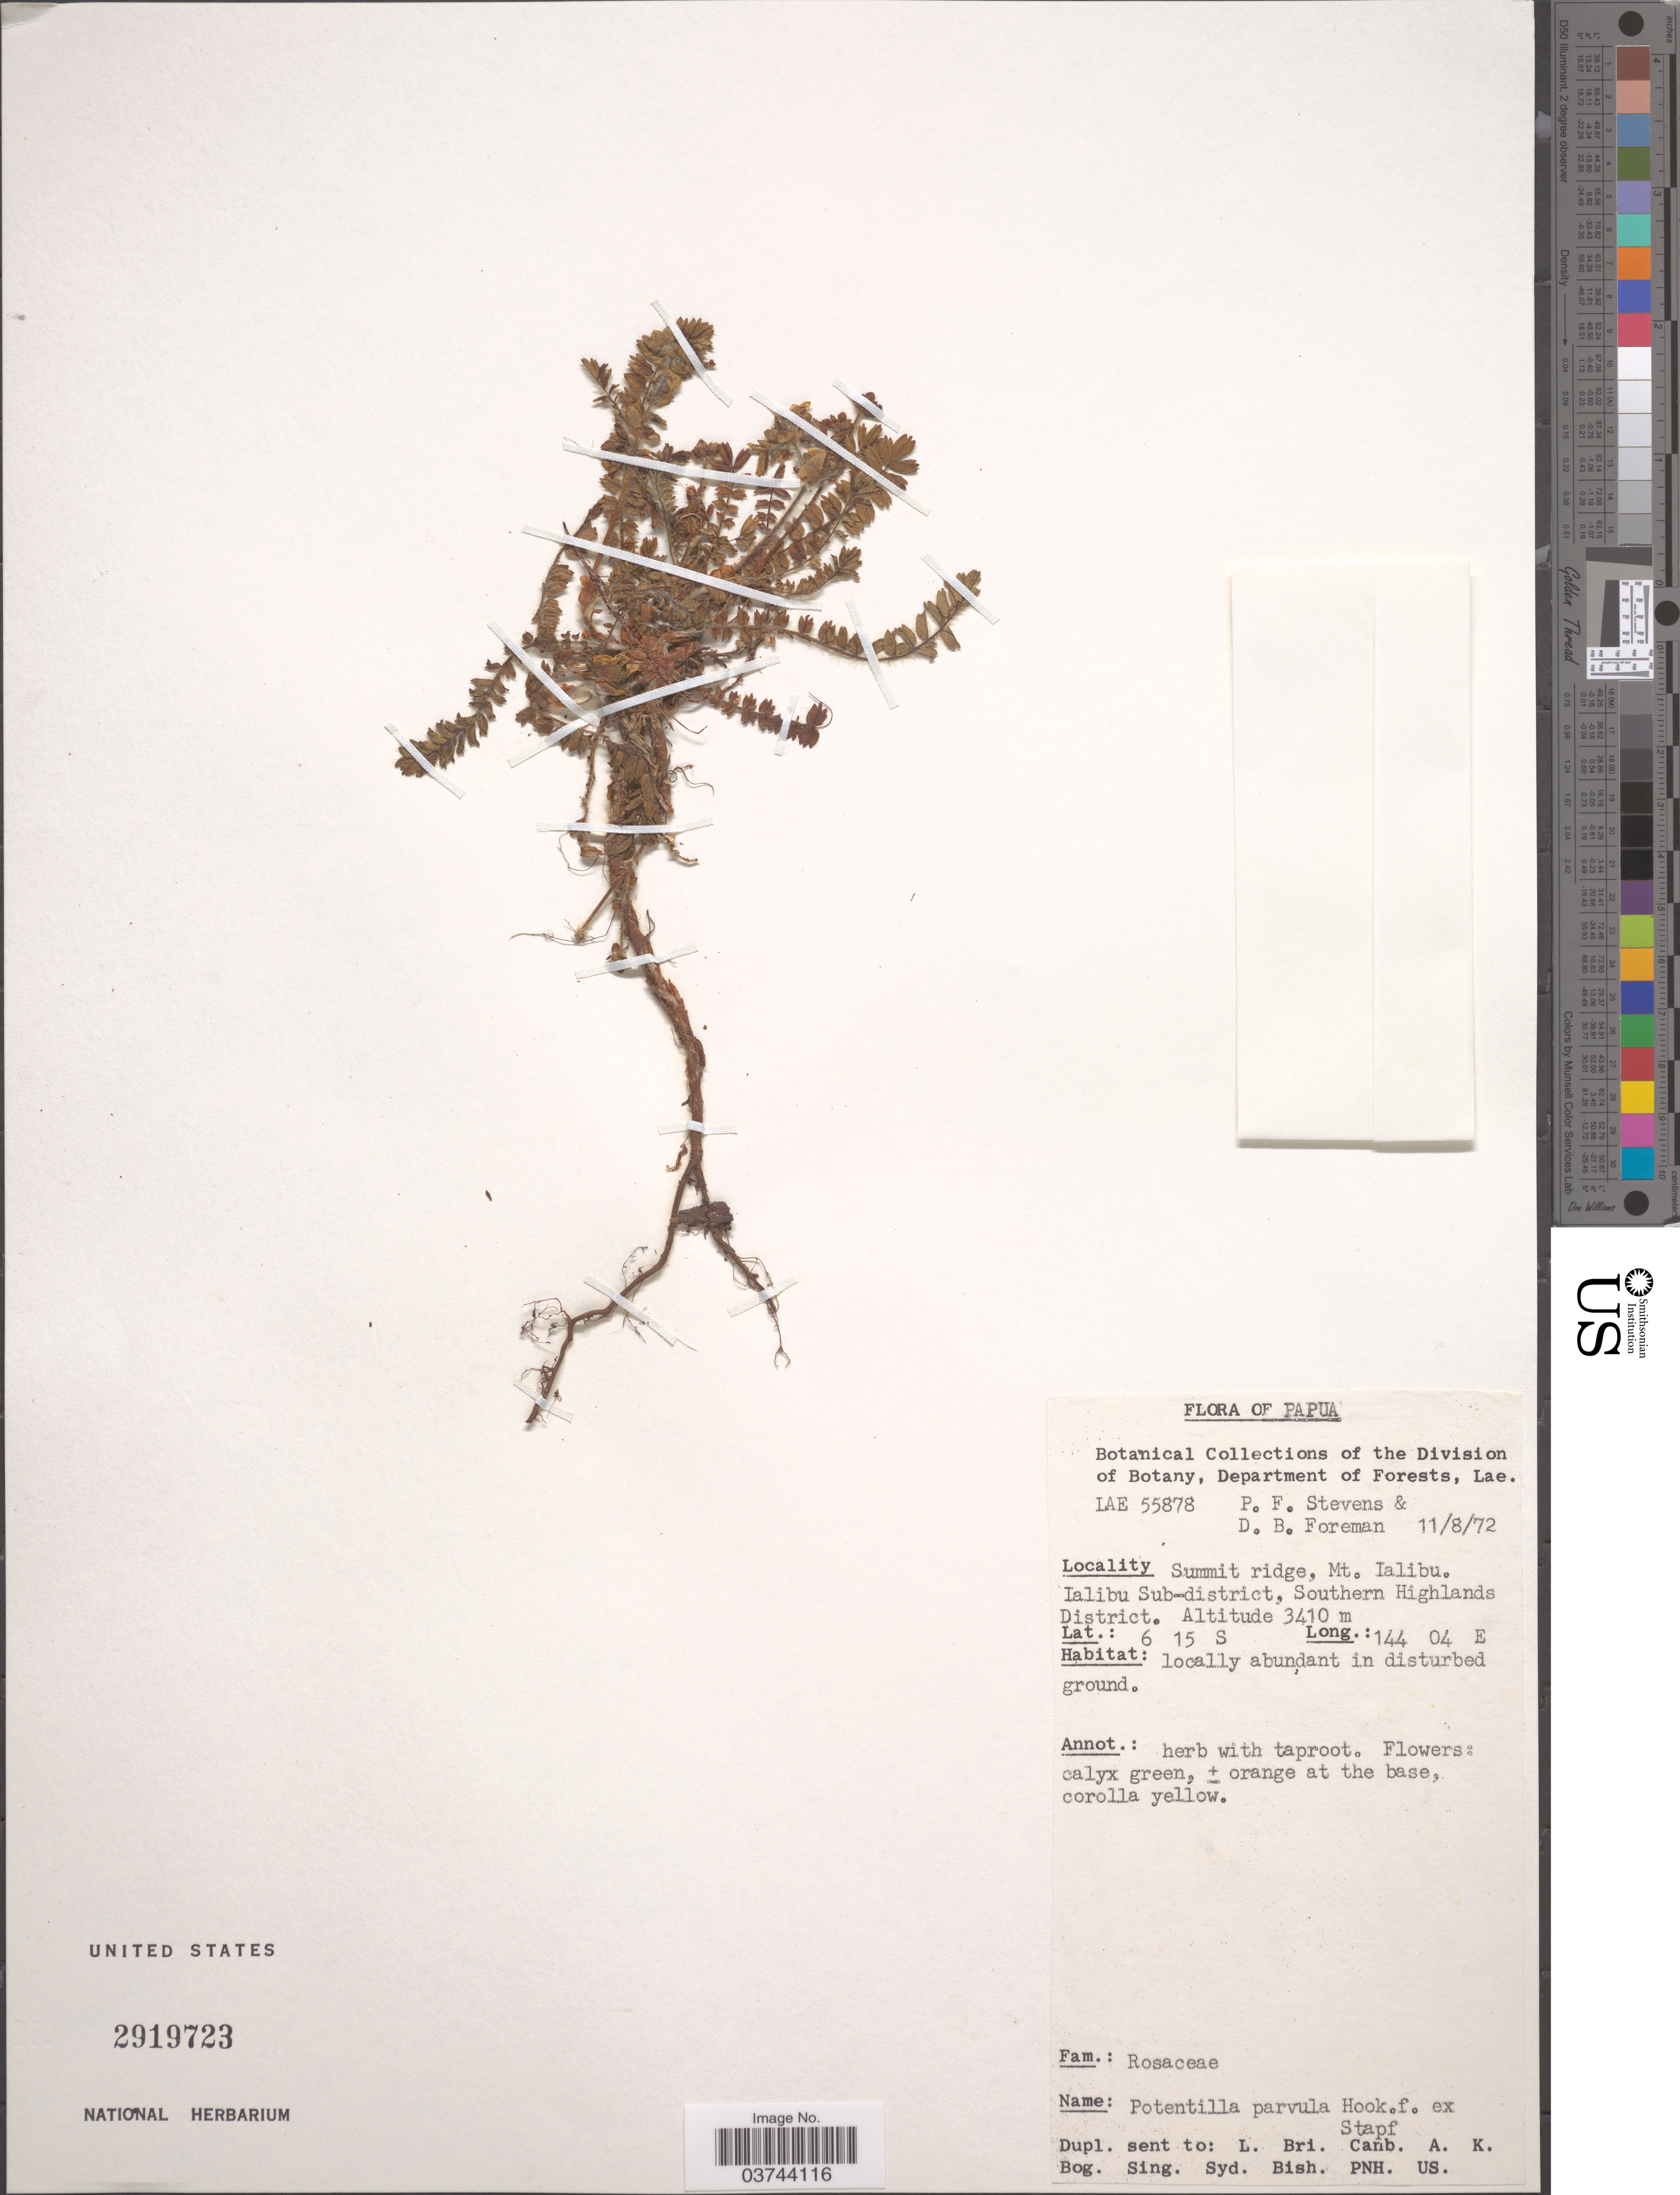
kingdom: Plantae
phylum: Tracheophyta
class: Magnoliopsida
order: Rosales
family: Rosaceae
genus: Potentilla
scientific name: Potentilla parvula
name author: Hook. f. ex Stapf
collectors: P. F. Stevens & D. Foreman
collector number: LAE55878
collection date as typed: Transcribed d/m/y: 11/8/72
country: Papua New Guinea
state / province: Southern Highlands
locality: Papua. Summit ridge, Mt. Ialibu. Ialibu Sub-district, Southern Highlands District.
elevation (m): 3410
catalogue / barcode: US 2919723